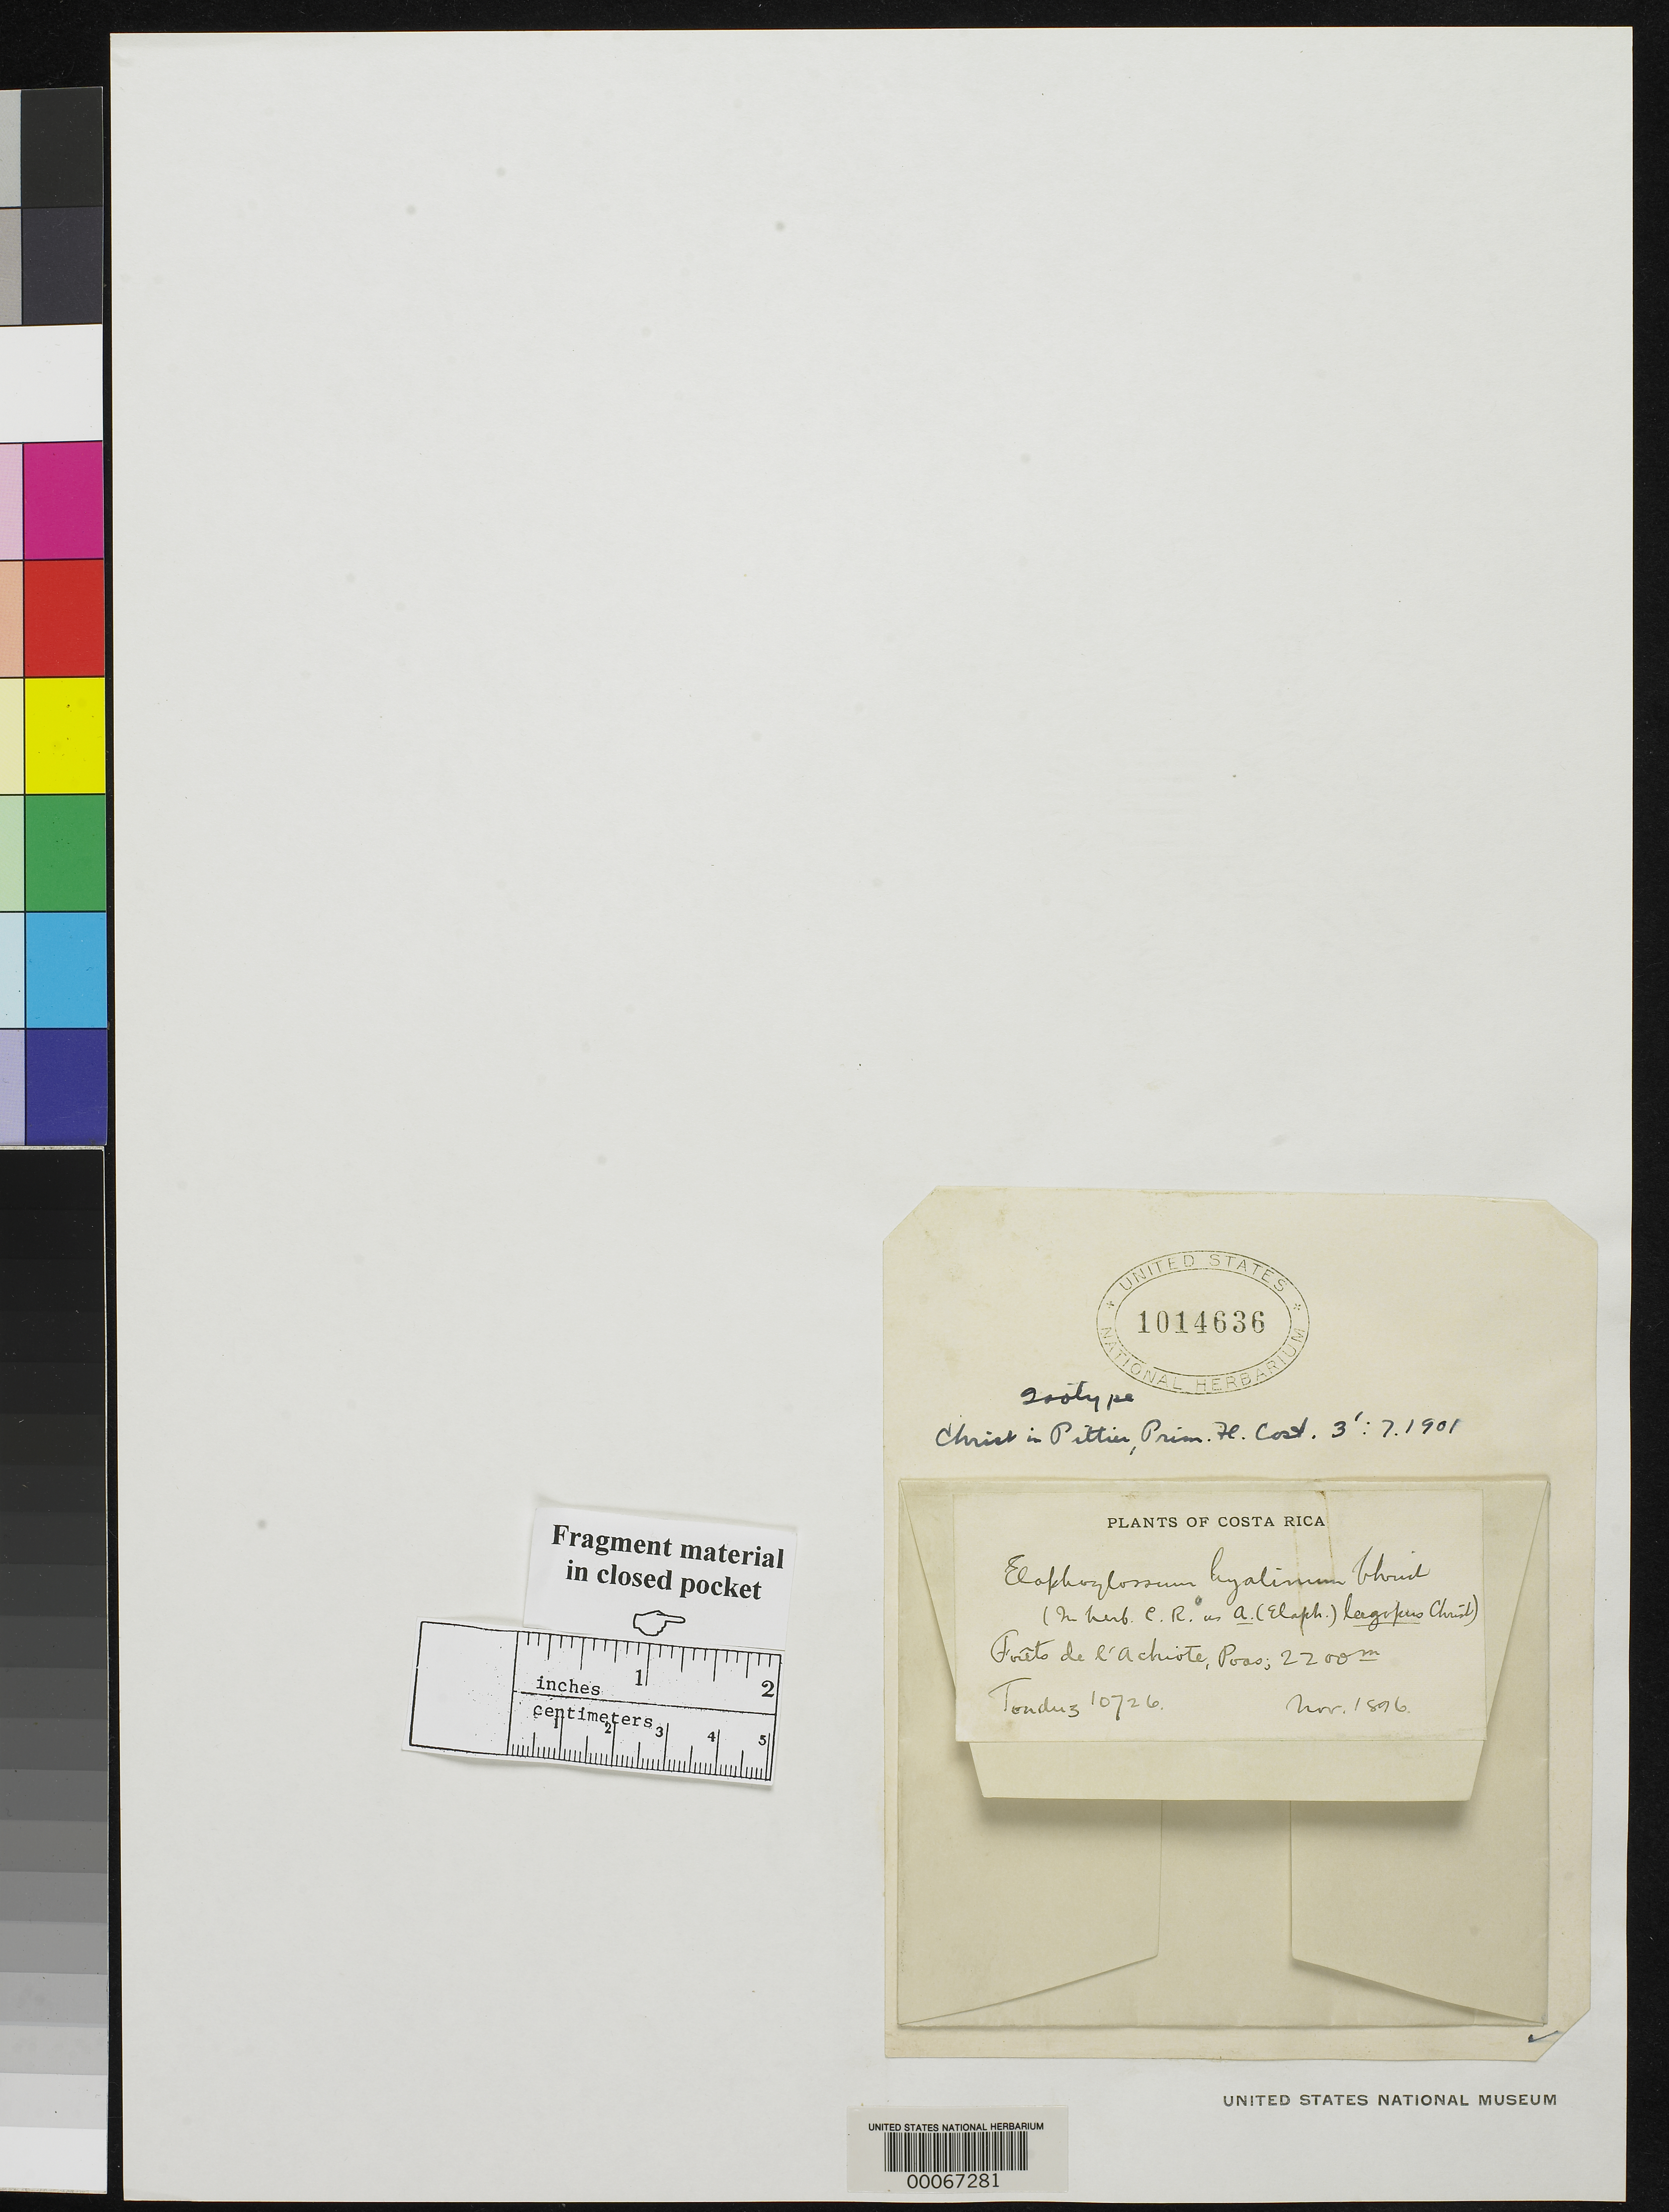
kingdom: Plantae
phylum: Tracheophyta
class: Polypodiopsida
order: Polypodiales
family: Dryopteridaceae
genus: Elaphoglossum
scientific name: Elaphoglossum hyalinum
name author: Christ in Pittier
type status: Isotype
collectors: A. Tonduz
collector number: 10726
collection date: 1900-04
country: Costa Rica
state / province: Guanacaste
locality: forets de Nicoya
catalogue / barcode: US 1014636